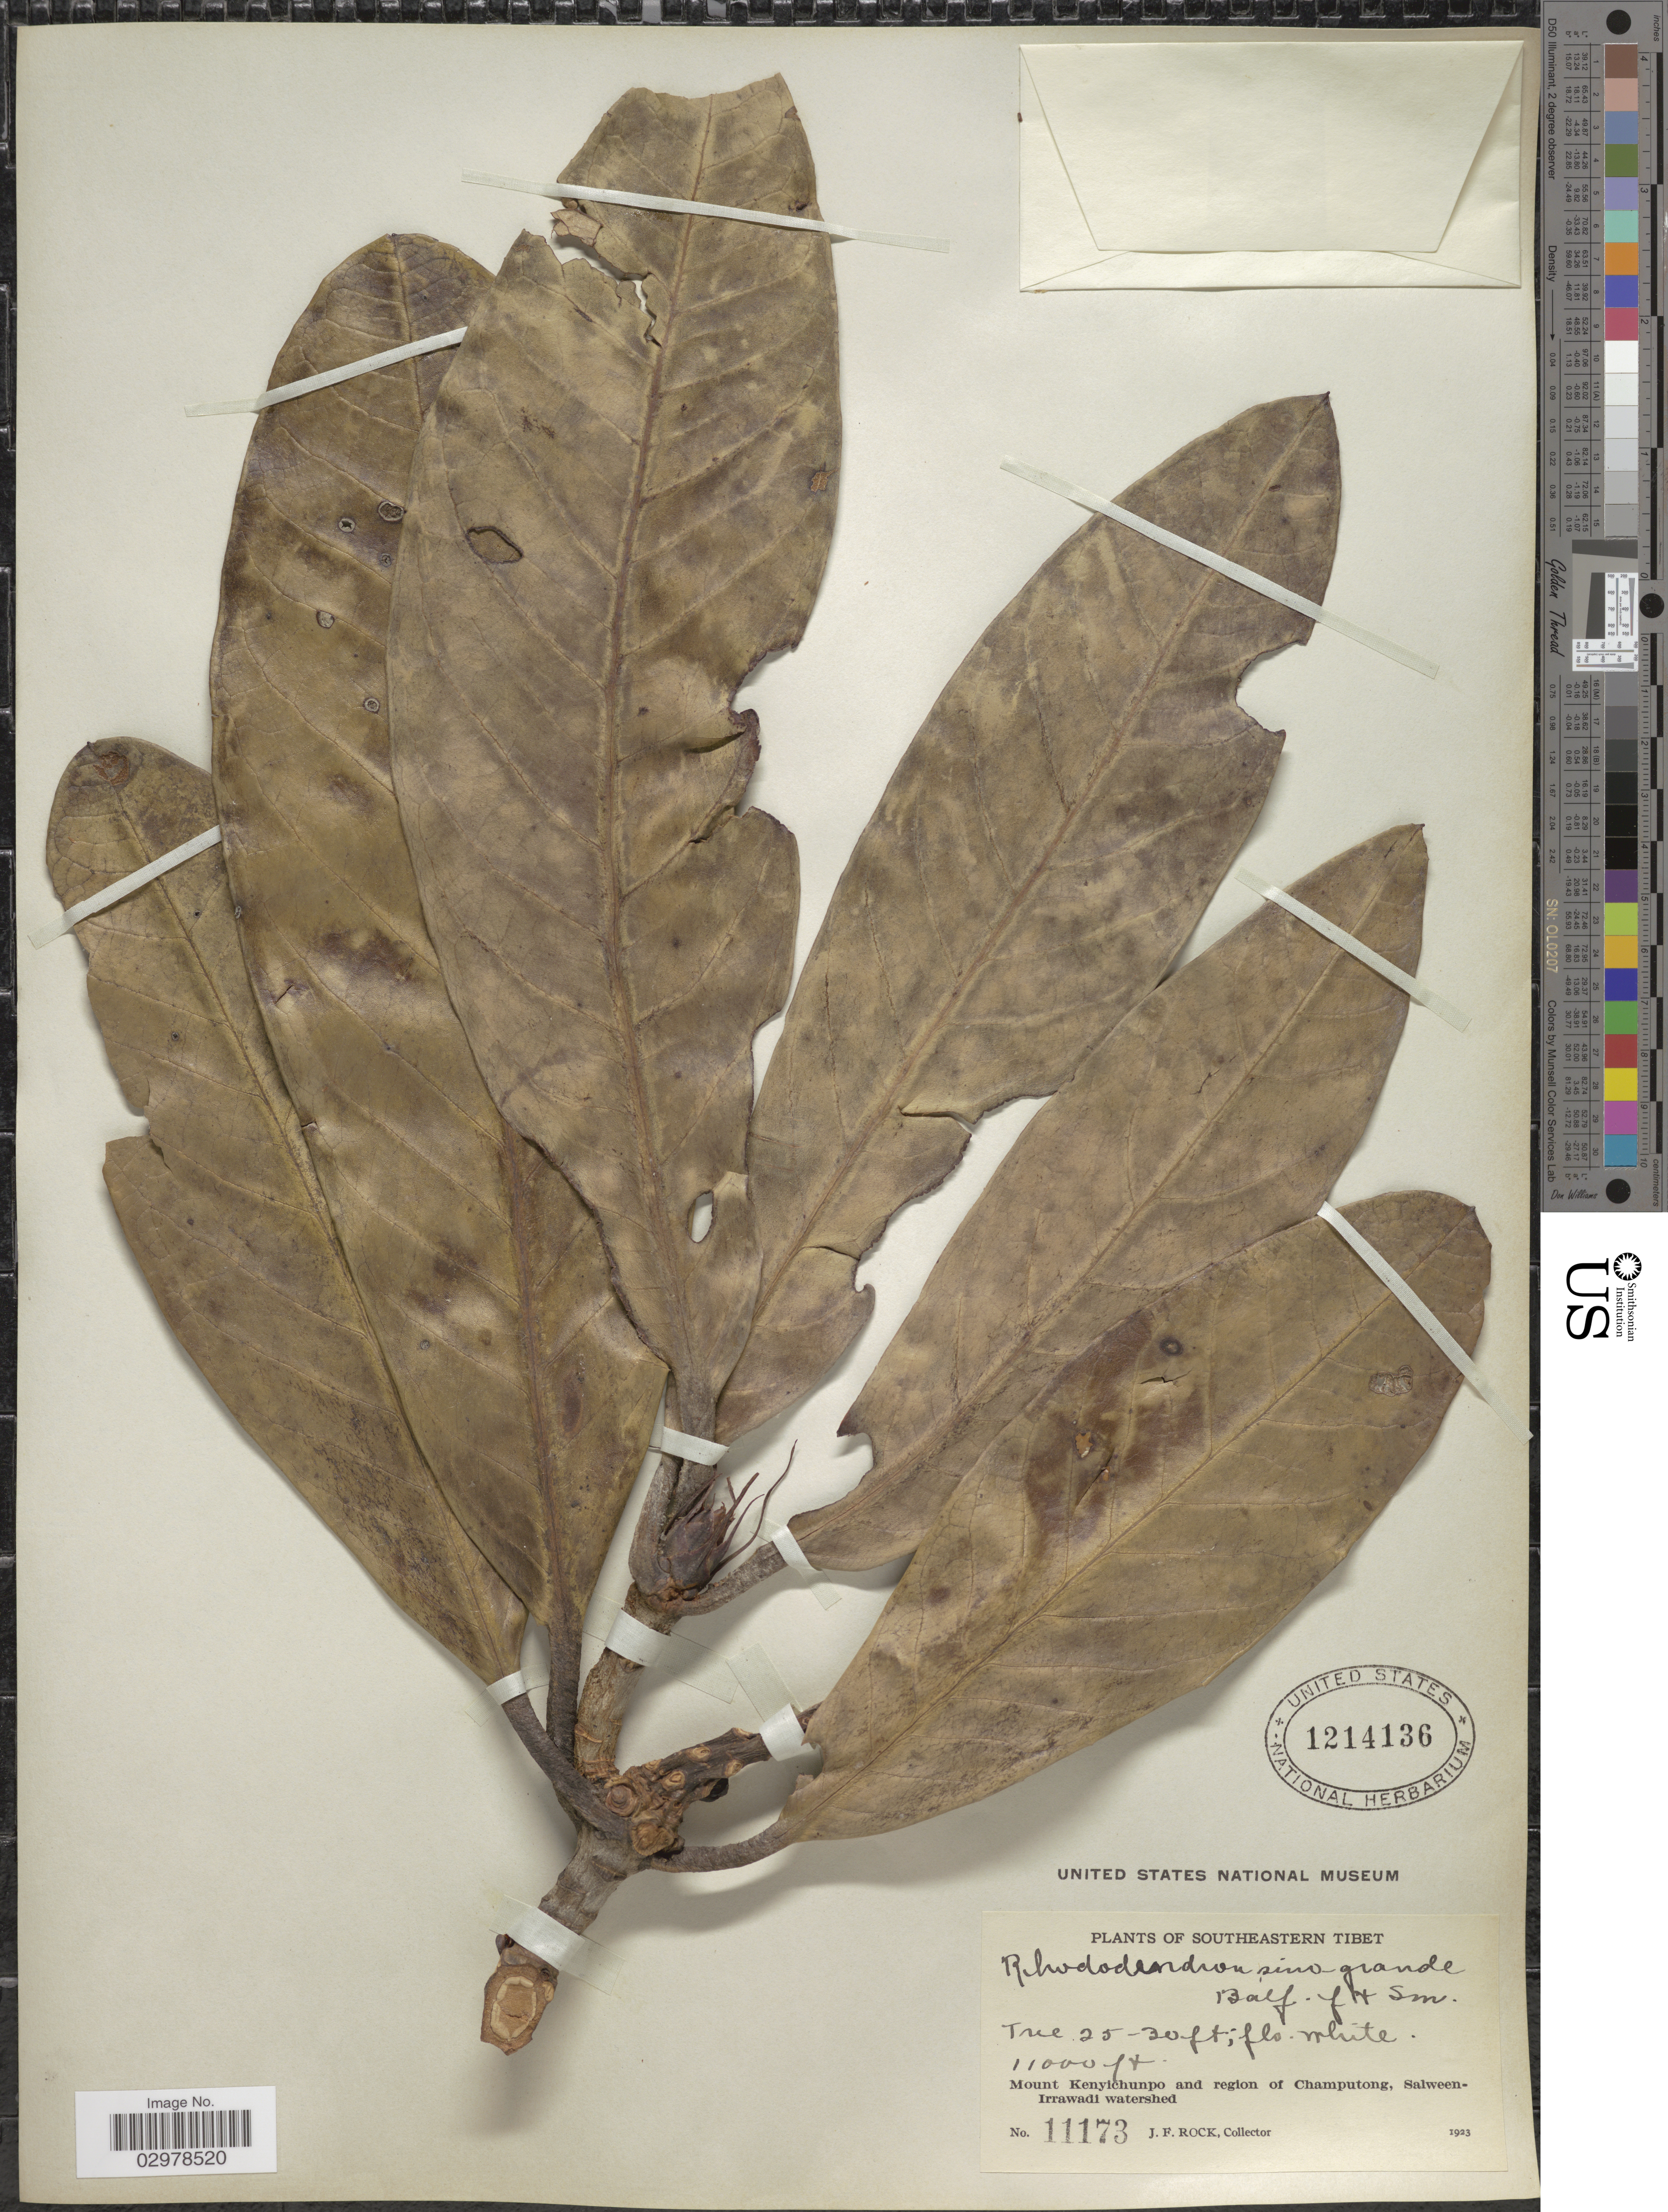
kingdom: Plantae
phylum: Tracheophyta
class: Magnoliopsida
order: Ericales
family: Ericaceae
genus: Rhododendron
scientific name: Rhododendron sinogrande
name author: Balf. f. & W.W. Sm.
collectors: J. Rock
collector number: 11173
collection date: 1923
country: China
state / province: Xizang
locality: Southeastern Tibet. Mount Kenyichunpo and region of Champutong, Salween-Irrawadi watershed.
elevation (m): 3353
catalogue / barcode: US 1214136